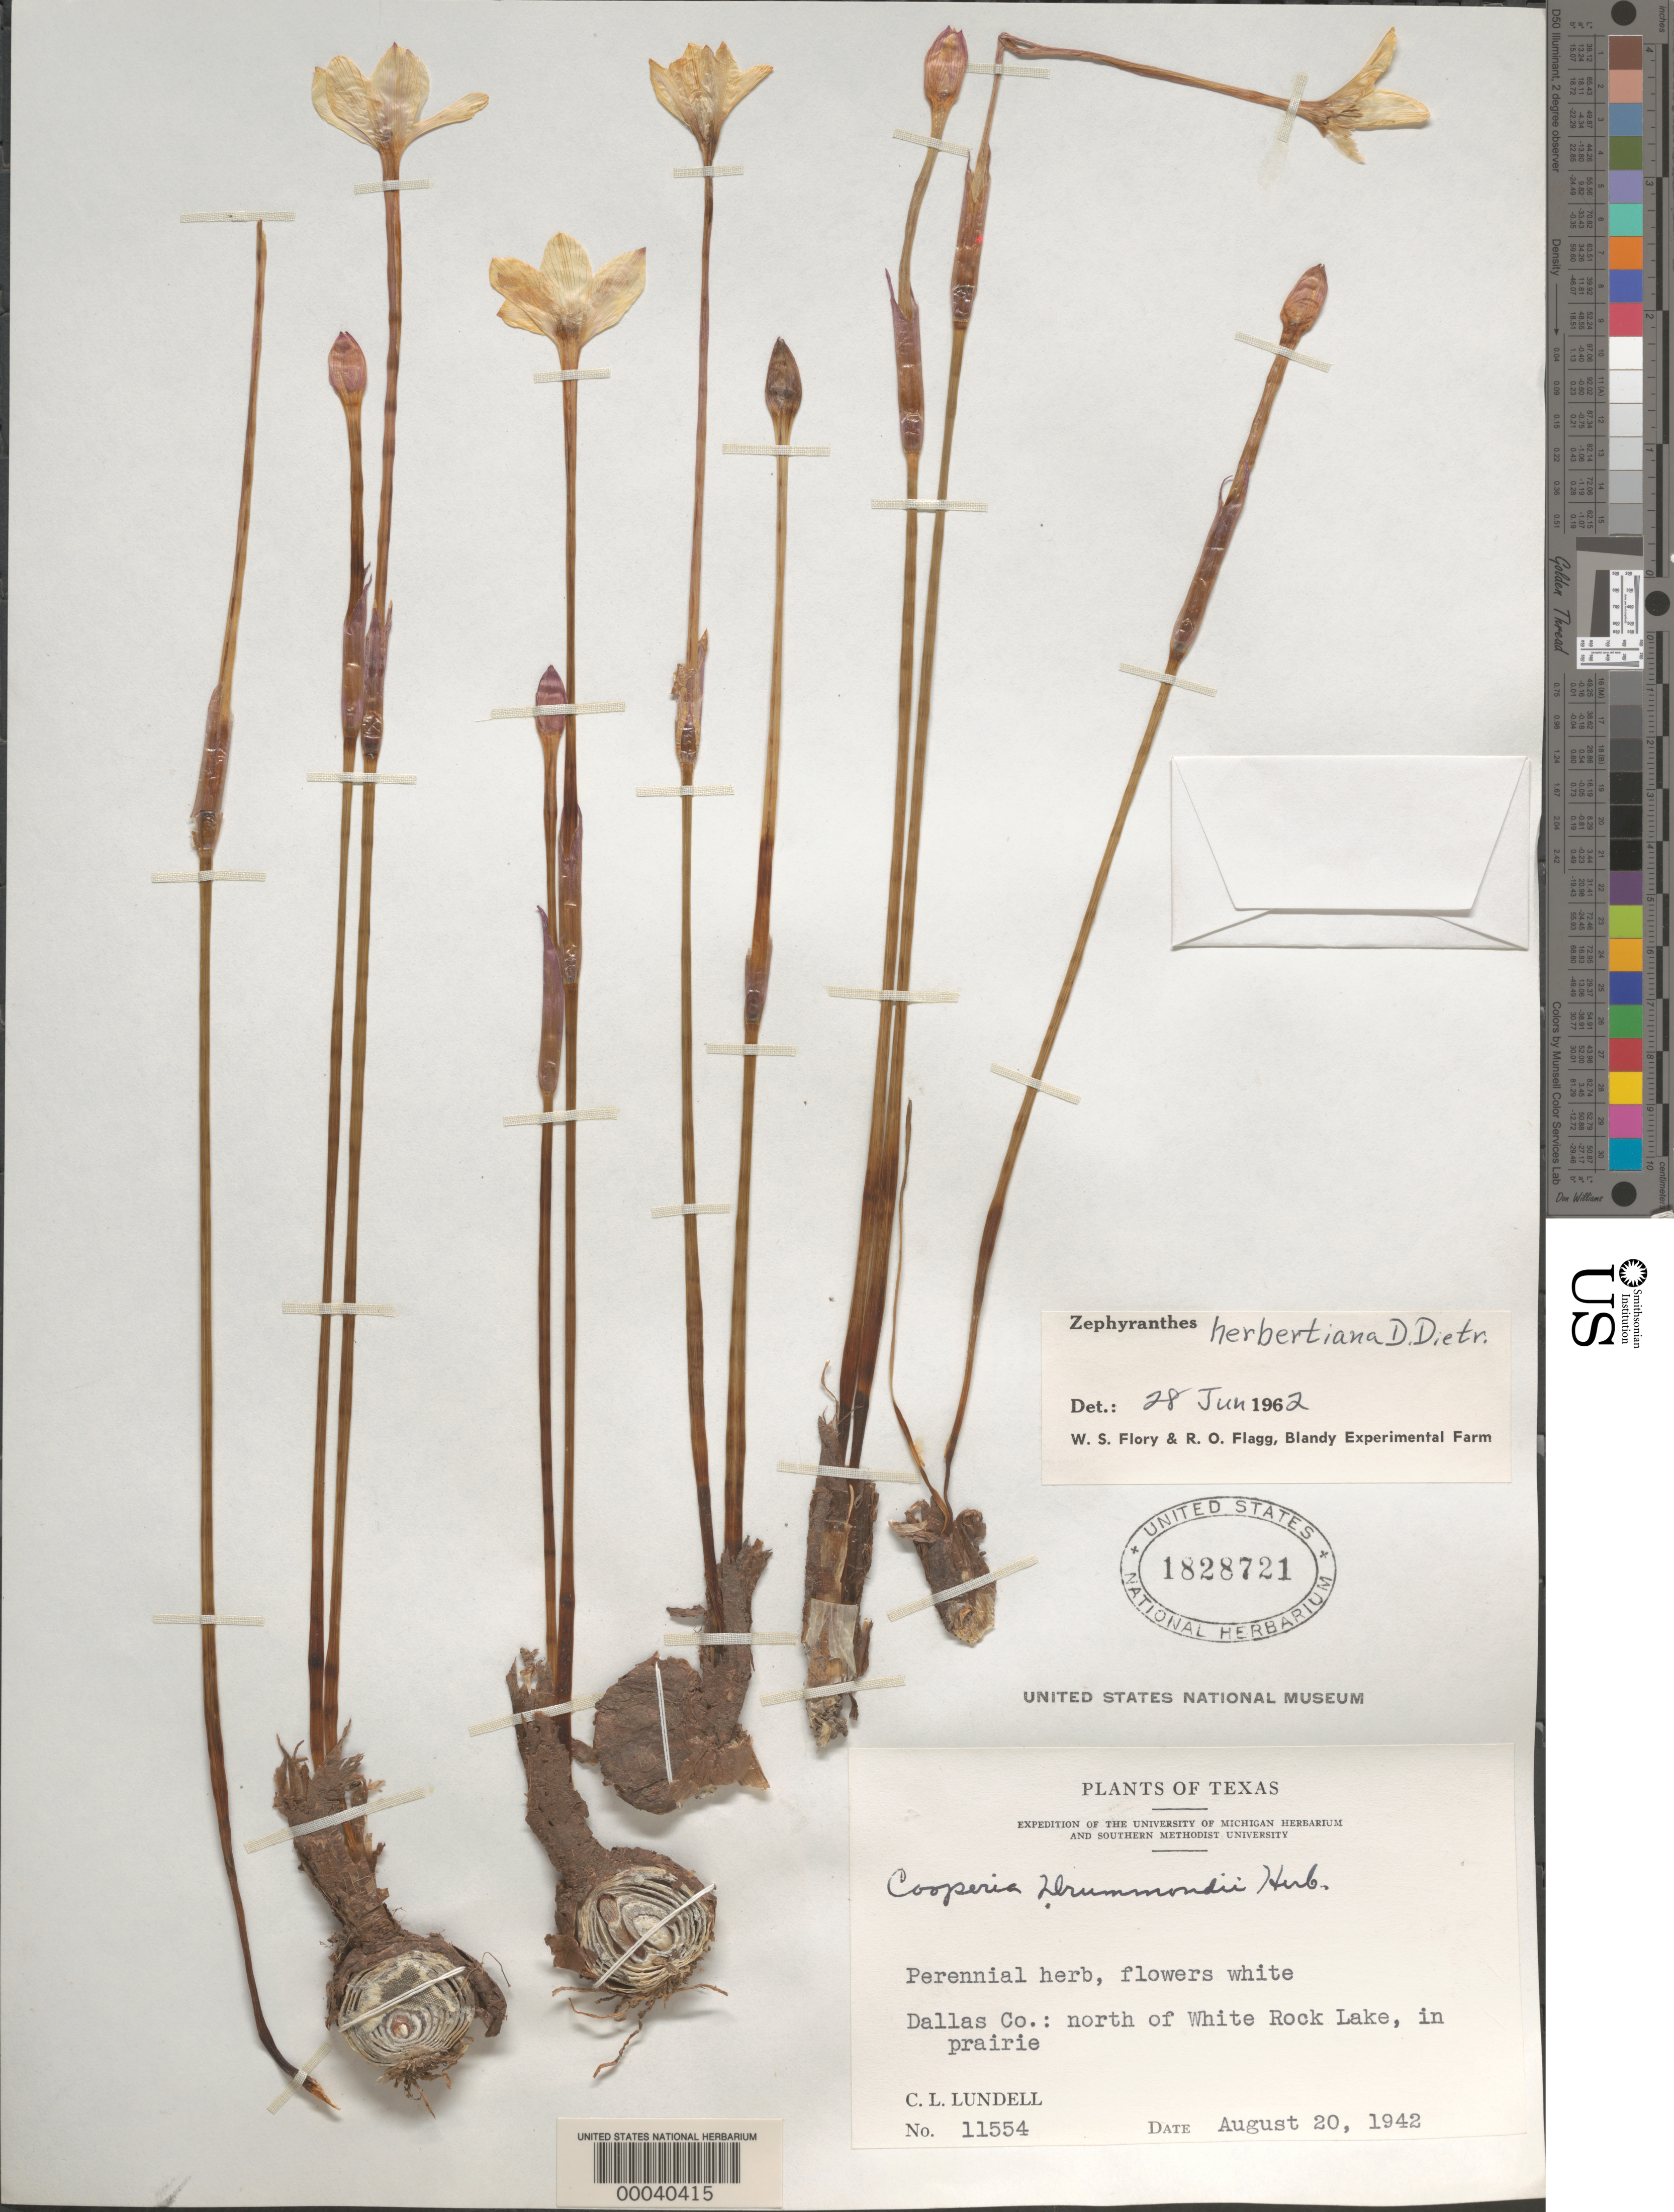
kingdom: Plantae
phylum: Tracheophyta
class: Liliopsida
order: Asparagales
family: Amaryllidaceae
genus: Zephyranthes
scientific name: Zephyranthes herbertiana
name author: D. Dietr.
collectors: C. L. Lundell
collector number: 11554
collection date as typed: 20 Aug 1942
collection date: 1942-08-20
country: United States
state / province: Texas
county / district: Dallas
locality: N of white rock lake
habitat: Prairie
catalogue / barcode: US 1828721